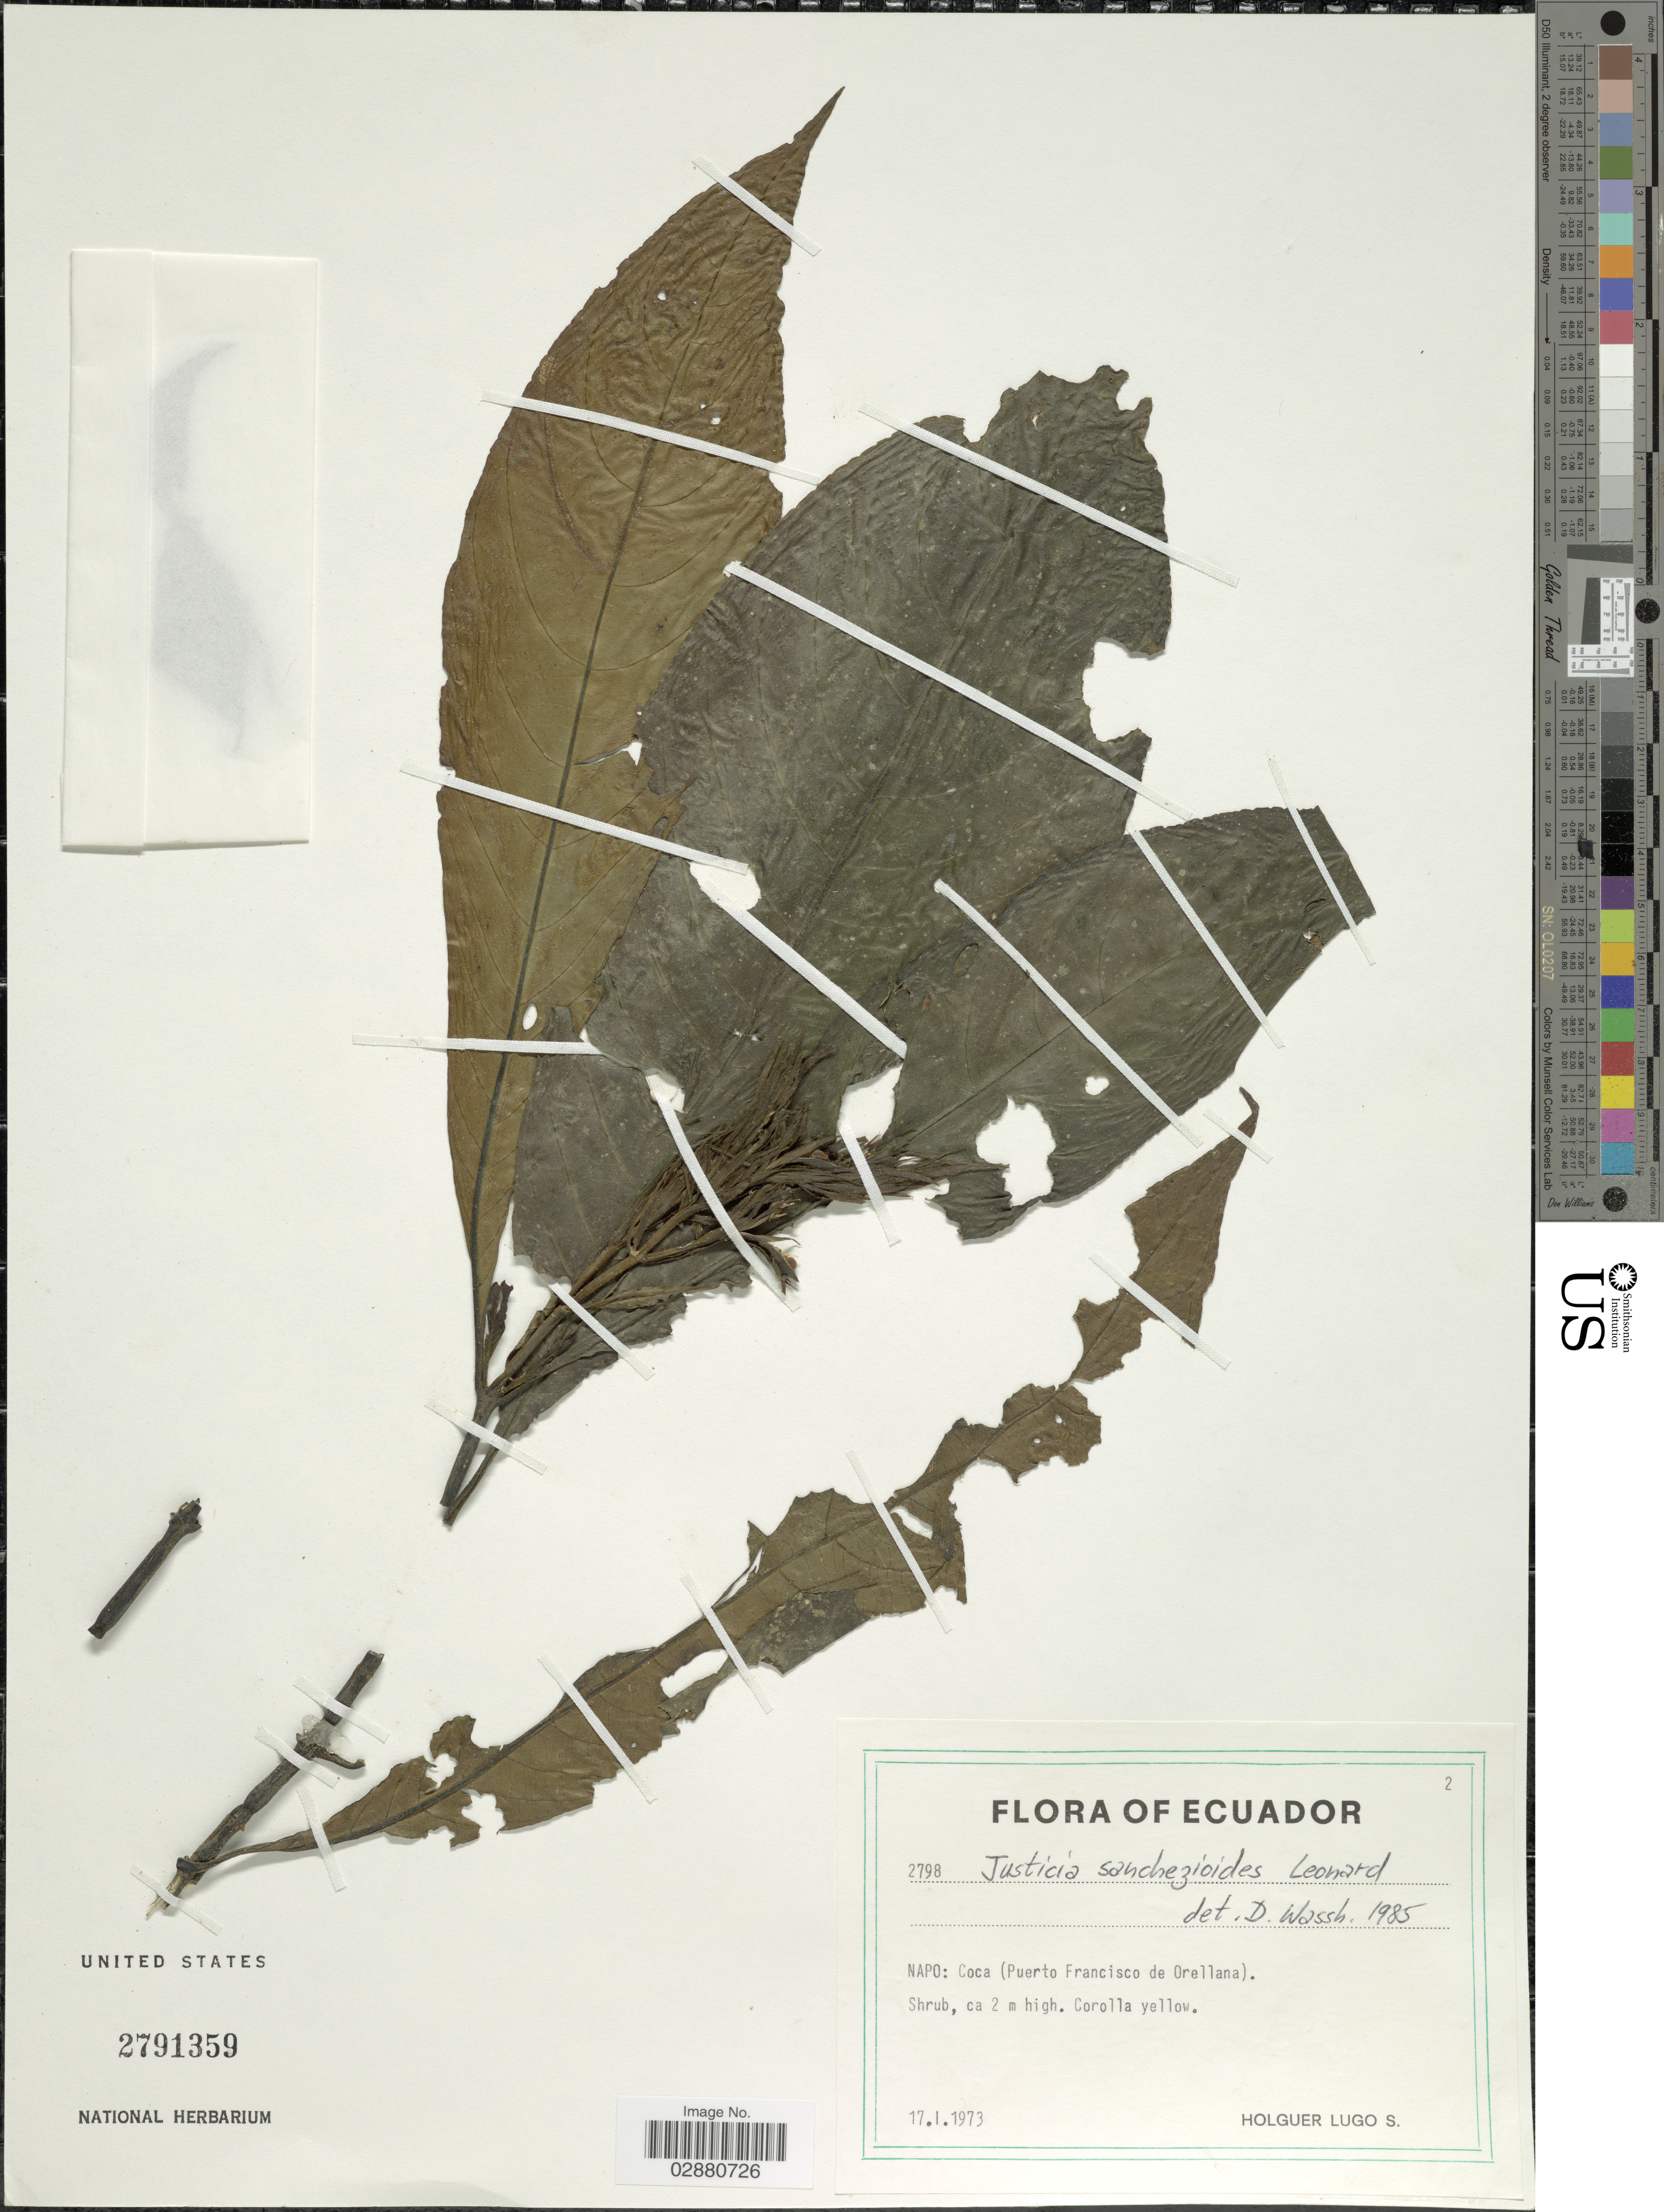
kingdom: Plantae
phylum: Tracheophyta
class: Magnoliopsida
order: Lamiales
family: Acanthaceae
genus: Justicia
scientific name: Justicia sanchezioides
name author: Leonard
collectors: H. Lugo S.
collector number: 2798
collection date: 1973-01-17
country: Ecuador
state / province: Napo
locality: Coca (Puerto Francisco de Orellana).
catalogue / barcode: US 2791359